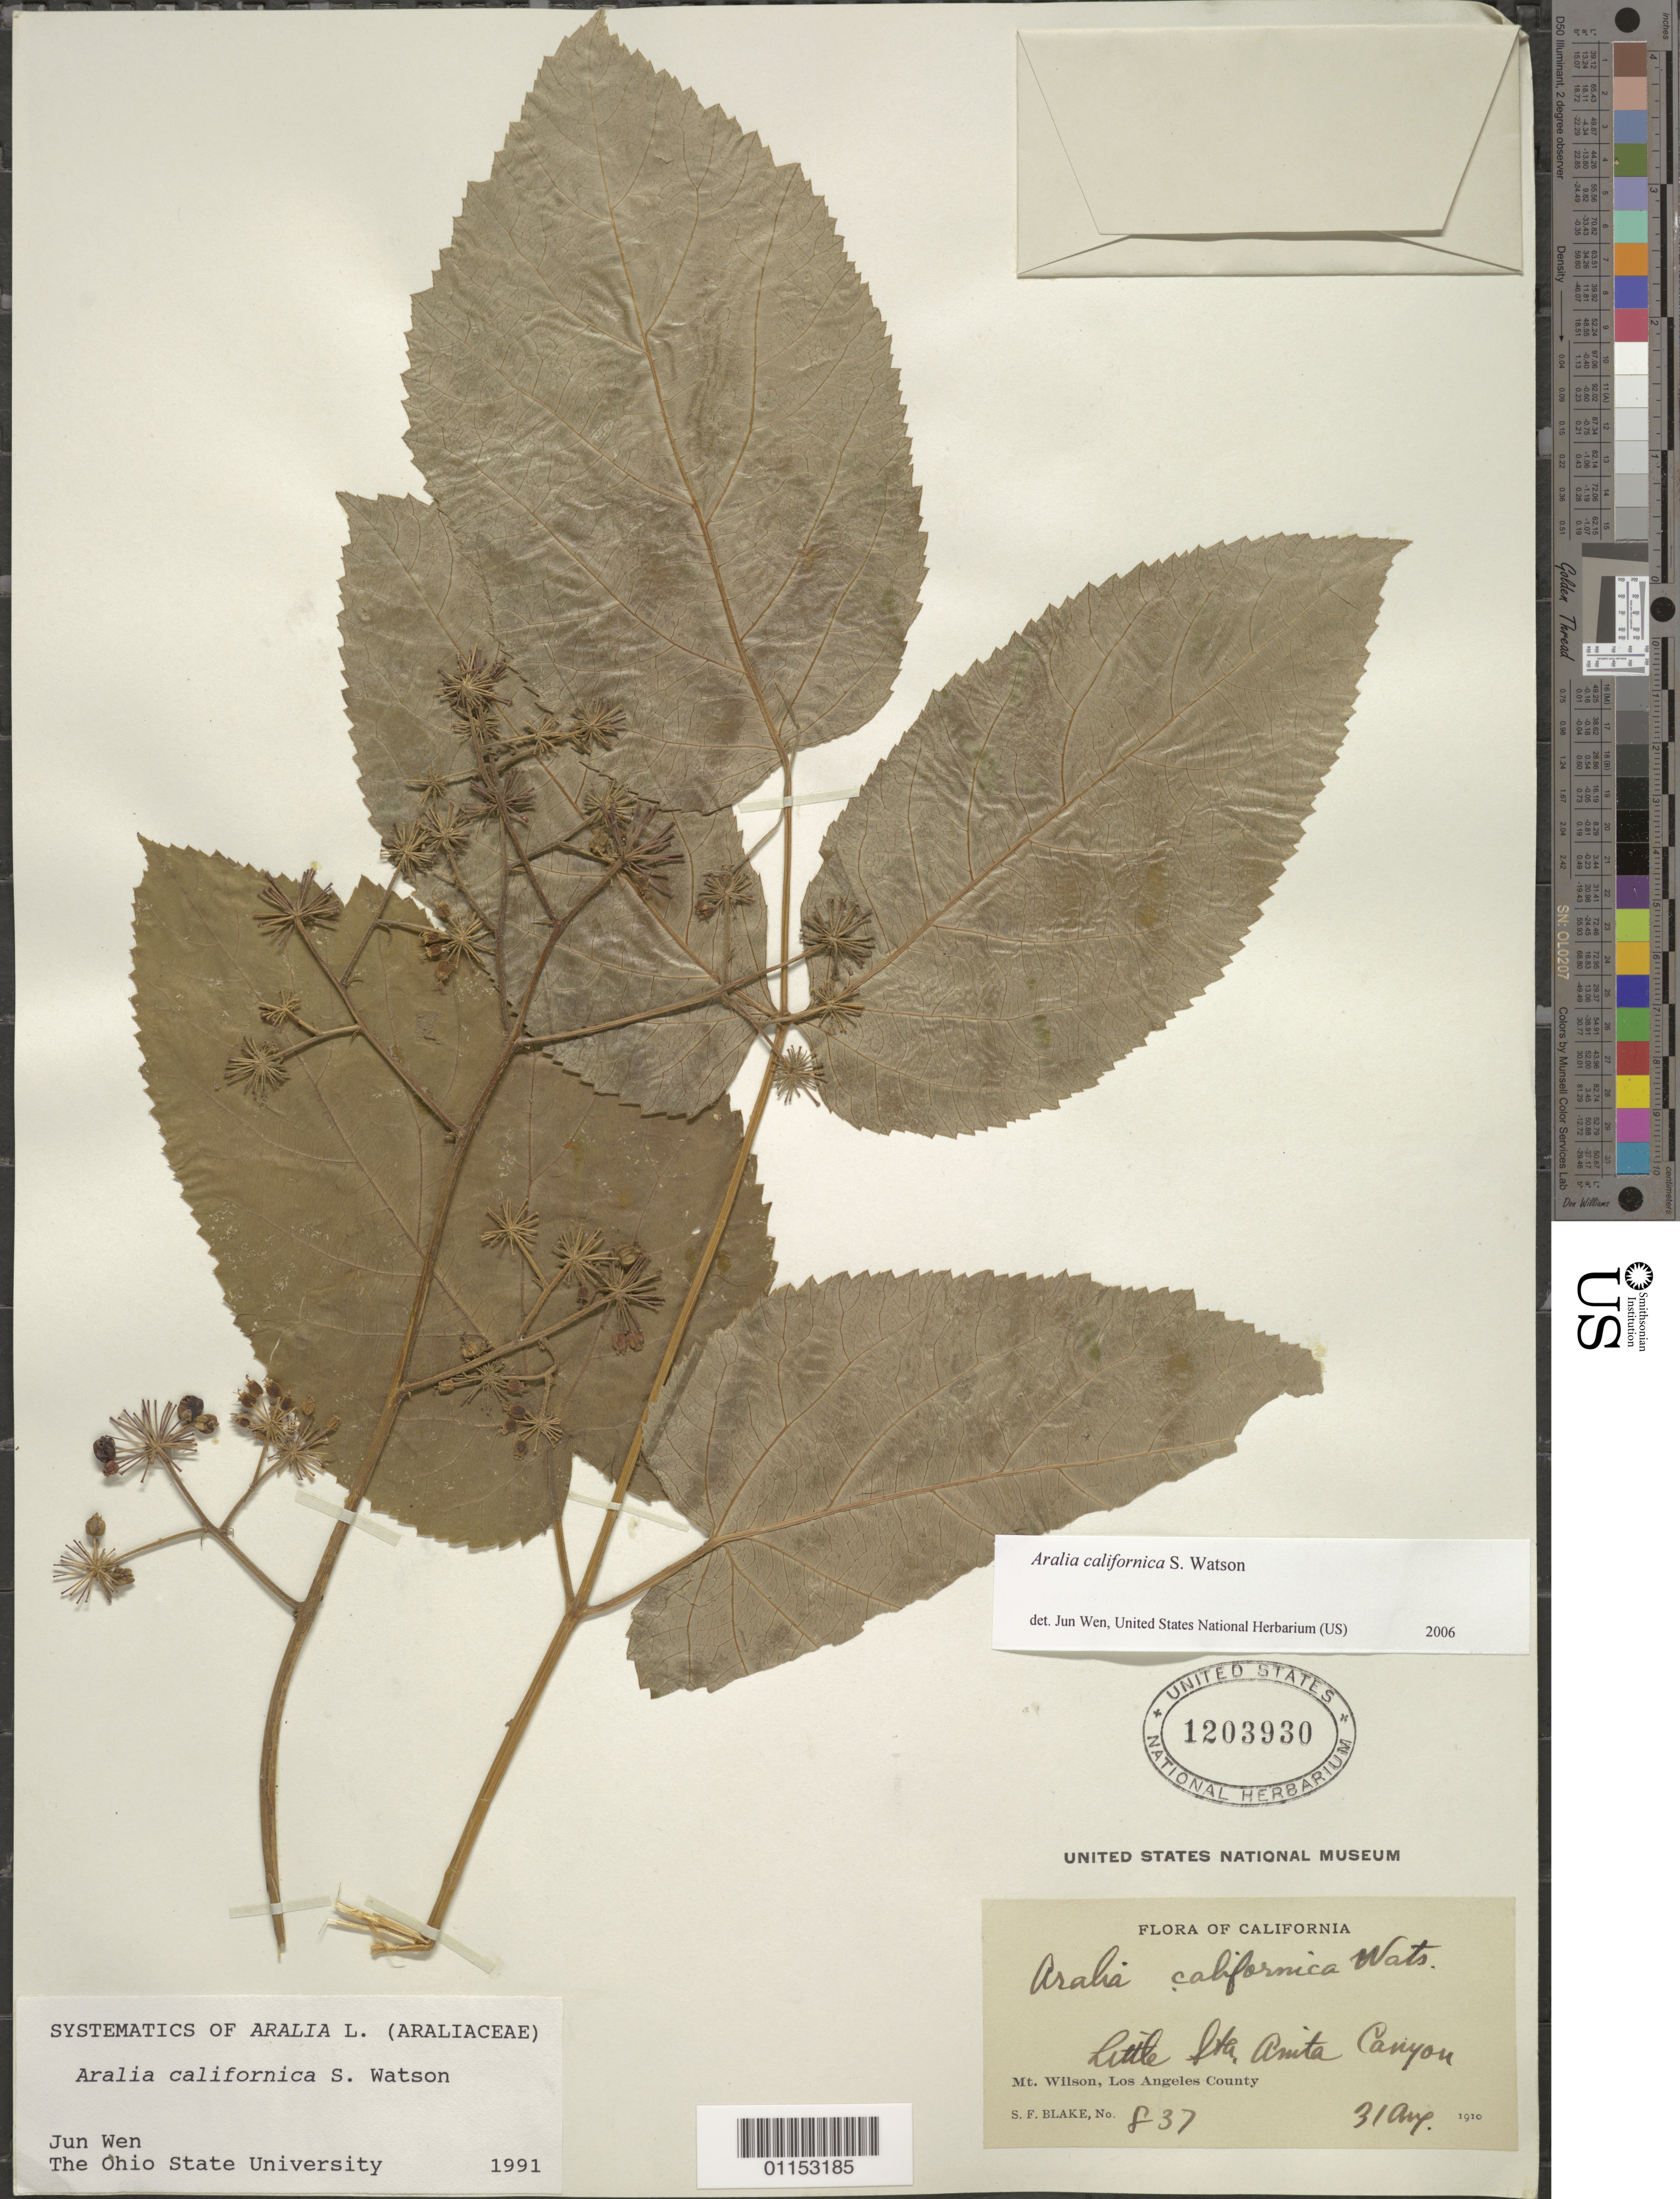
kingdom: Plantae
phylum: Tracheophyta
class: Magnoliopsida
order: Apiales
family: Araliaceae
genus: Aralia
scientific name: Aralia californica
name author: S. Watson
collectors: S. Blake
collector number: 837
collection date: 1910-08-31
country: United States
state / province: California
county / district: Los Angeles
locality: Mt Wilson.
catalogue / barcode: US 1203930